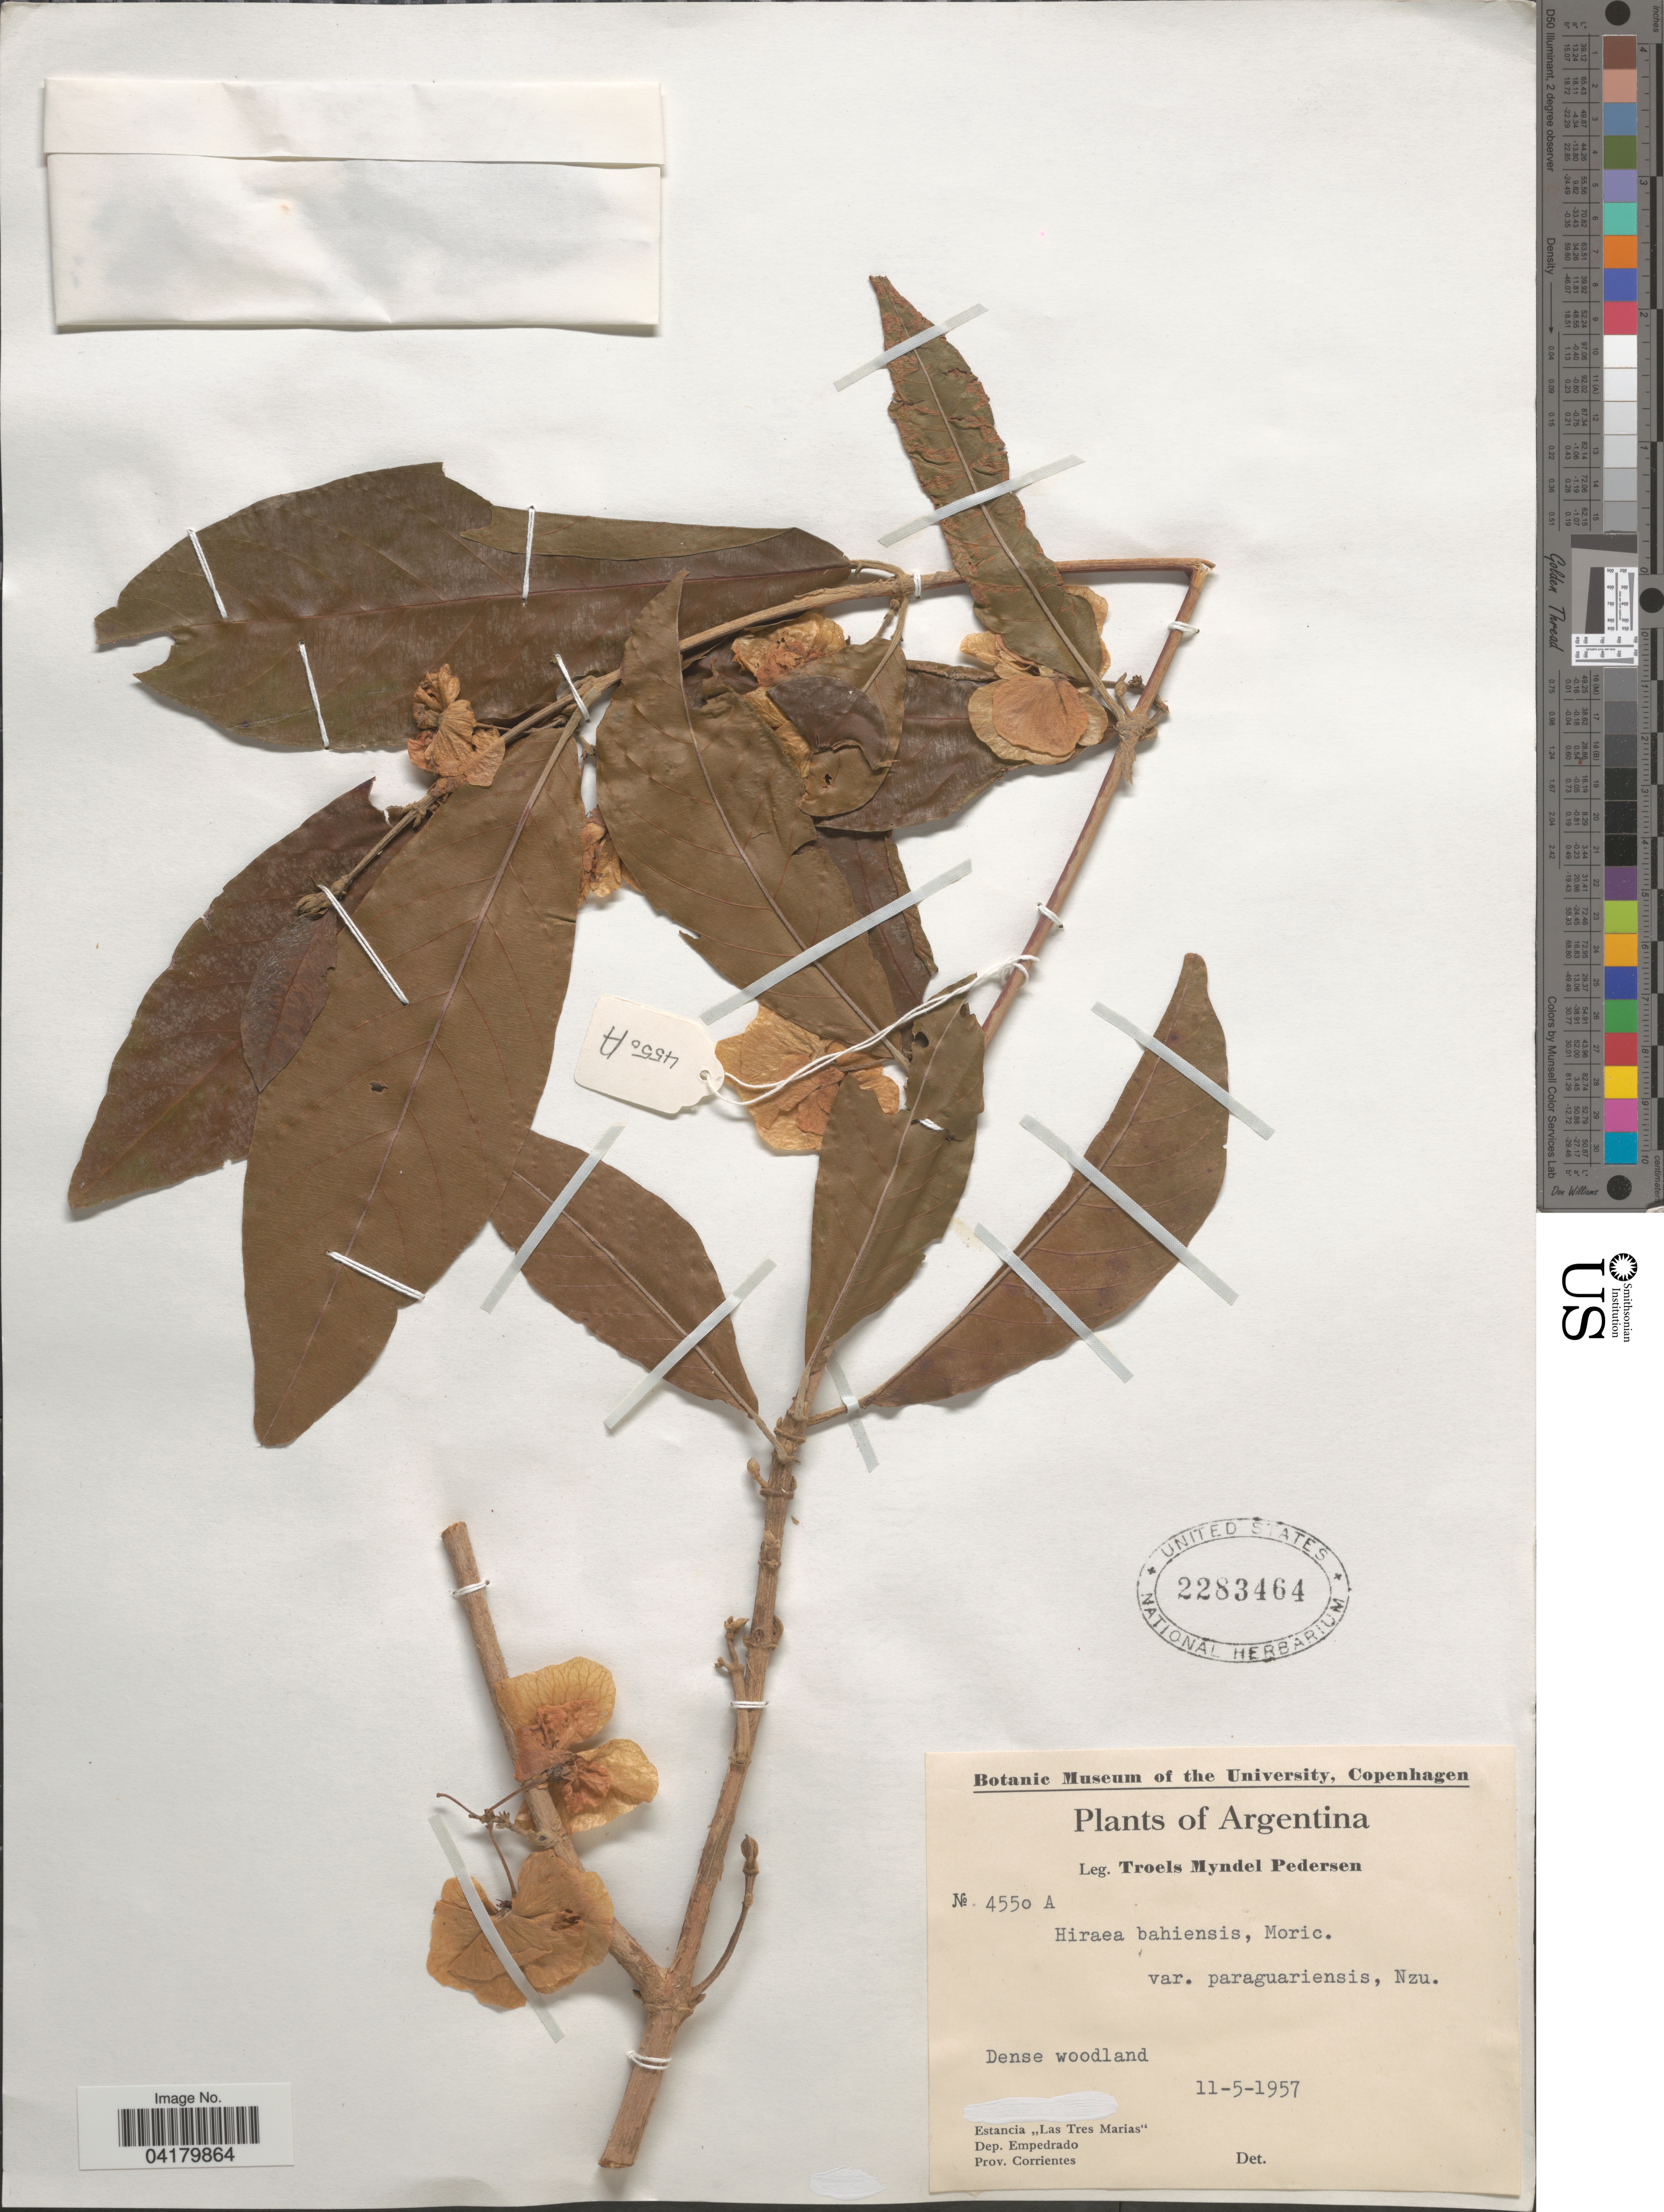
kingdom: Plantae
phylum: Tracheophyta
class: Magnoliopsida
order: Malpighiales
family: Malpighiaceae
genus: Hiraea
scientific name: Hiraea bahiensis var. paraguariensis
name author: Nied.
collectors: T. Pederson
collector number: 4550A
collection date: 1957-05-11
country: Argentina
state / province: Corrientes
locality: Estancia ,,Las tres Marias'. Dep. Empedrado.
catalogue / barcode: US 2283464